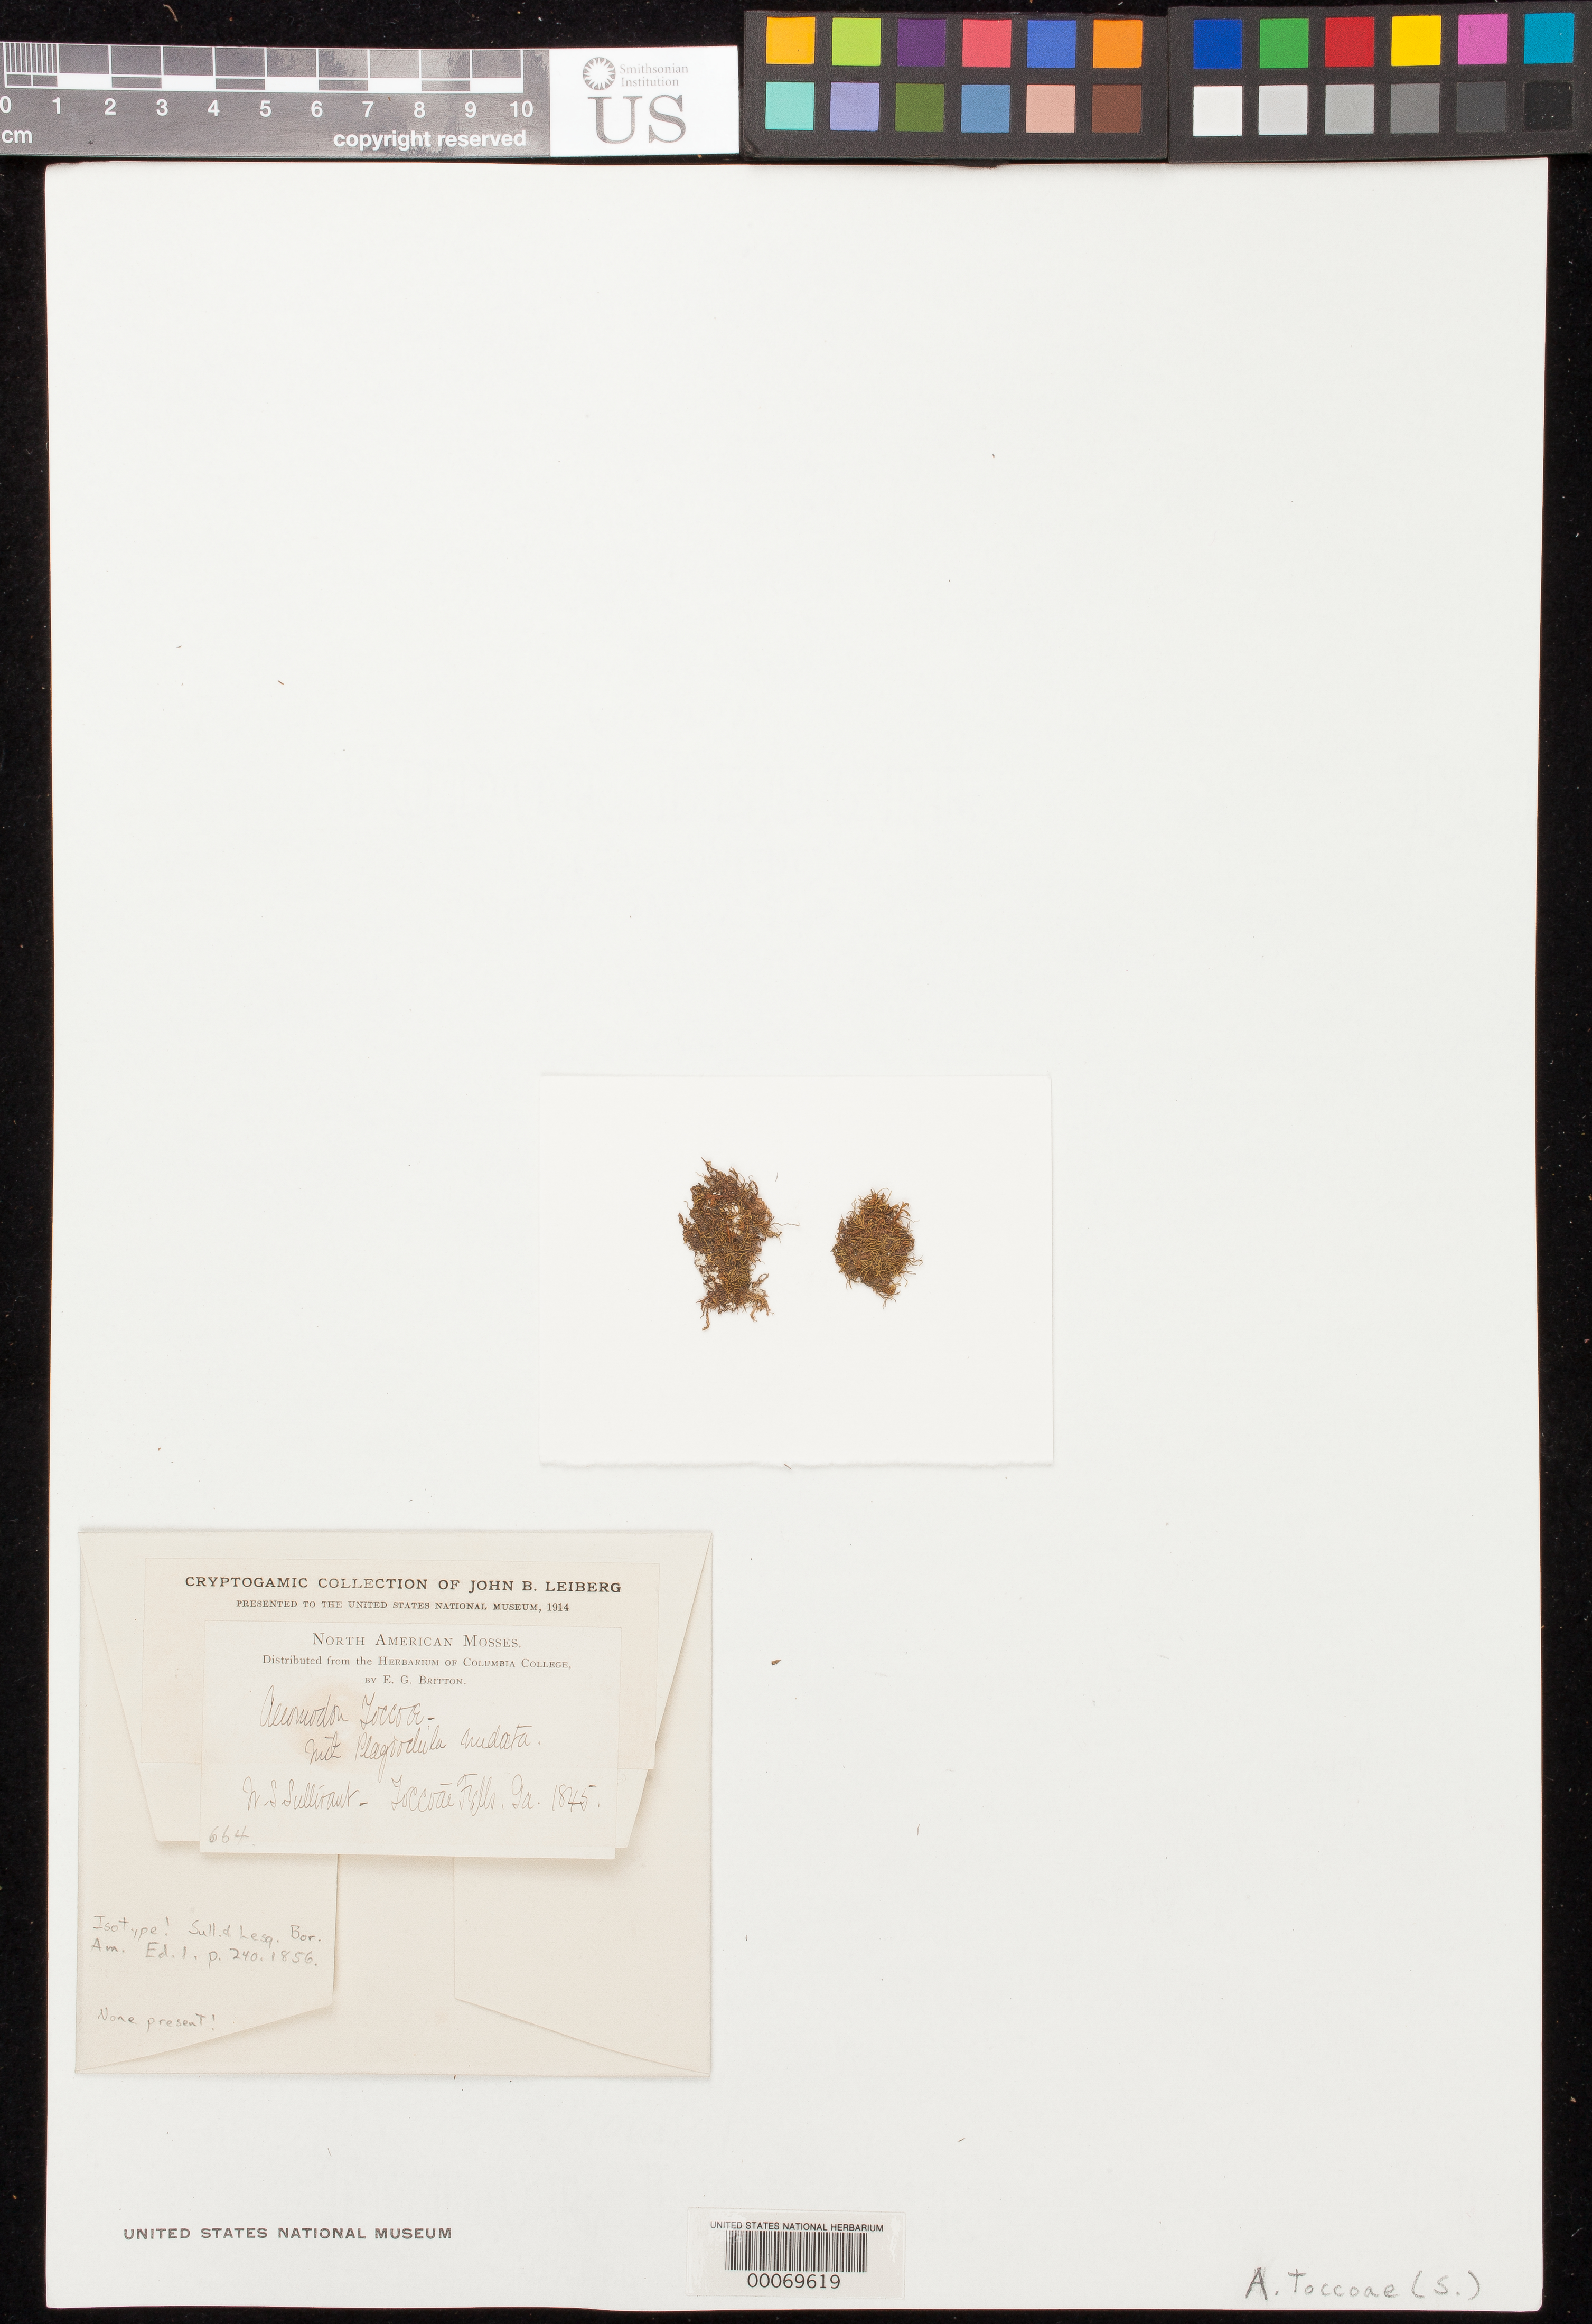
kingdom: Plantae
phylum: Bryophyta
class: Bryopsida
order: Hypnales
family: Anomodontaceae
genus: Anomodon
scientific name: Anomodon toccoae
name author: Sull. & Lesq.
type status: Isotype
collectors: W. Sullivant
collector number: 664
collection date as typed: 1845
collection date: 1845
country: United States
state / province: Georgia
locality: Toccoae Falls.